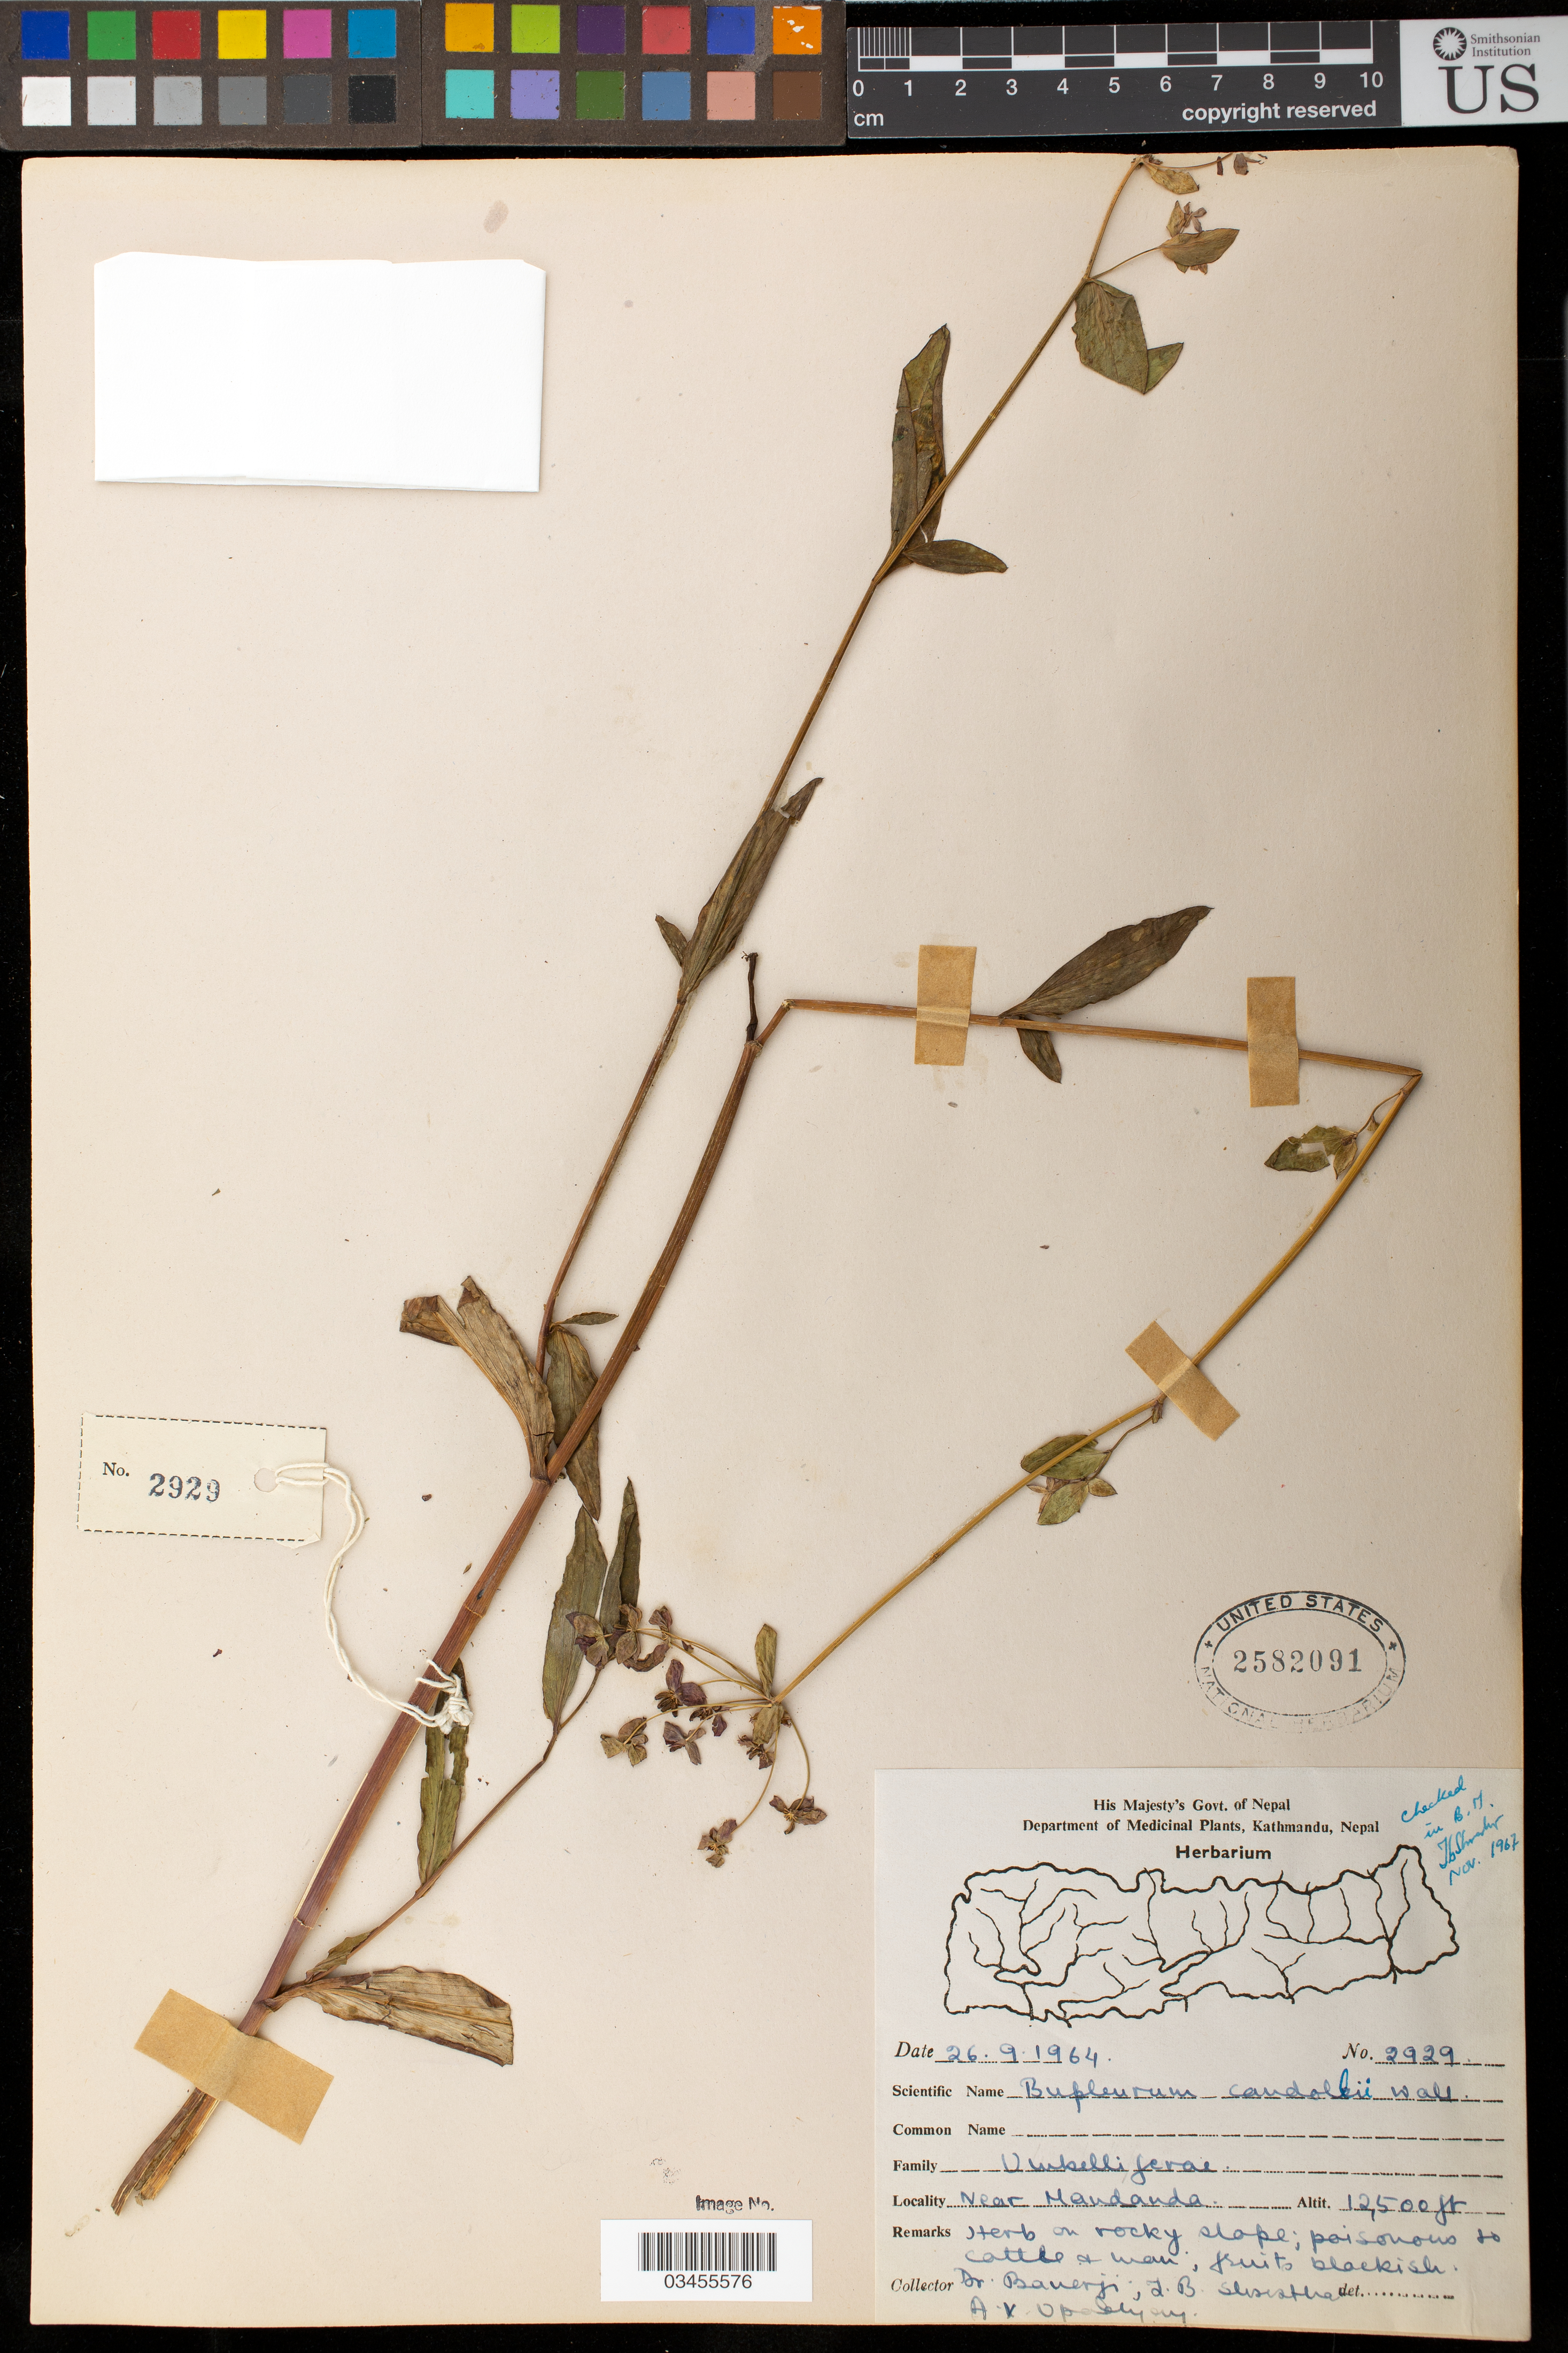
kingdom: Plantae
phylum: Tracheophyta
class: Magnoliopsida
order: Apiales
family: Apiaceae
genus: Bupleurum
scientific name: Bupleurum candollei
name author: Wall. ex DC.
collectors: -. Banerji, T. B. Shrestha & A. V. Upadhyay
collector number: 2929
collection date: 1964-09-26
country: Nepal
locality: Near Mandanda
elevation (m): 3810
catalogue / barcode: US 2582091